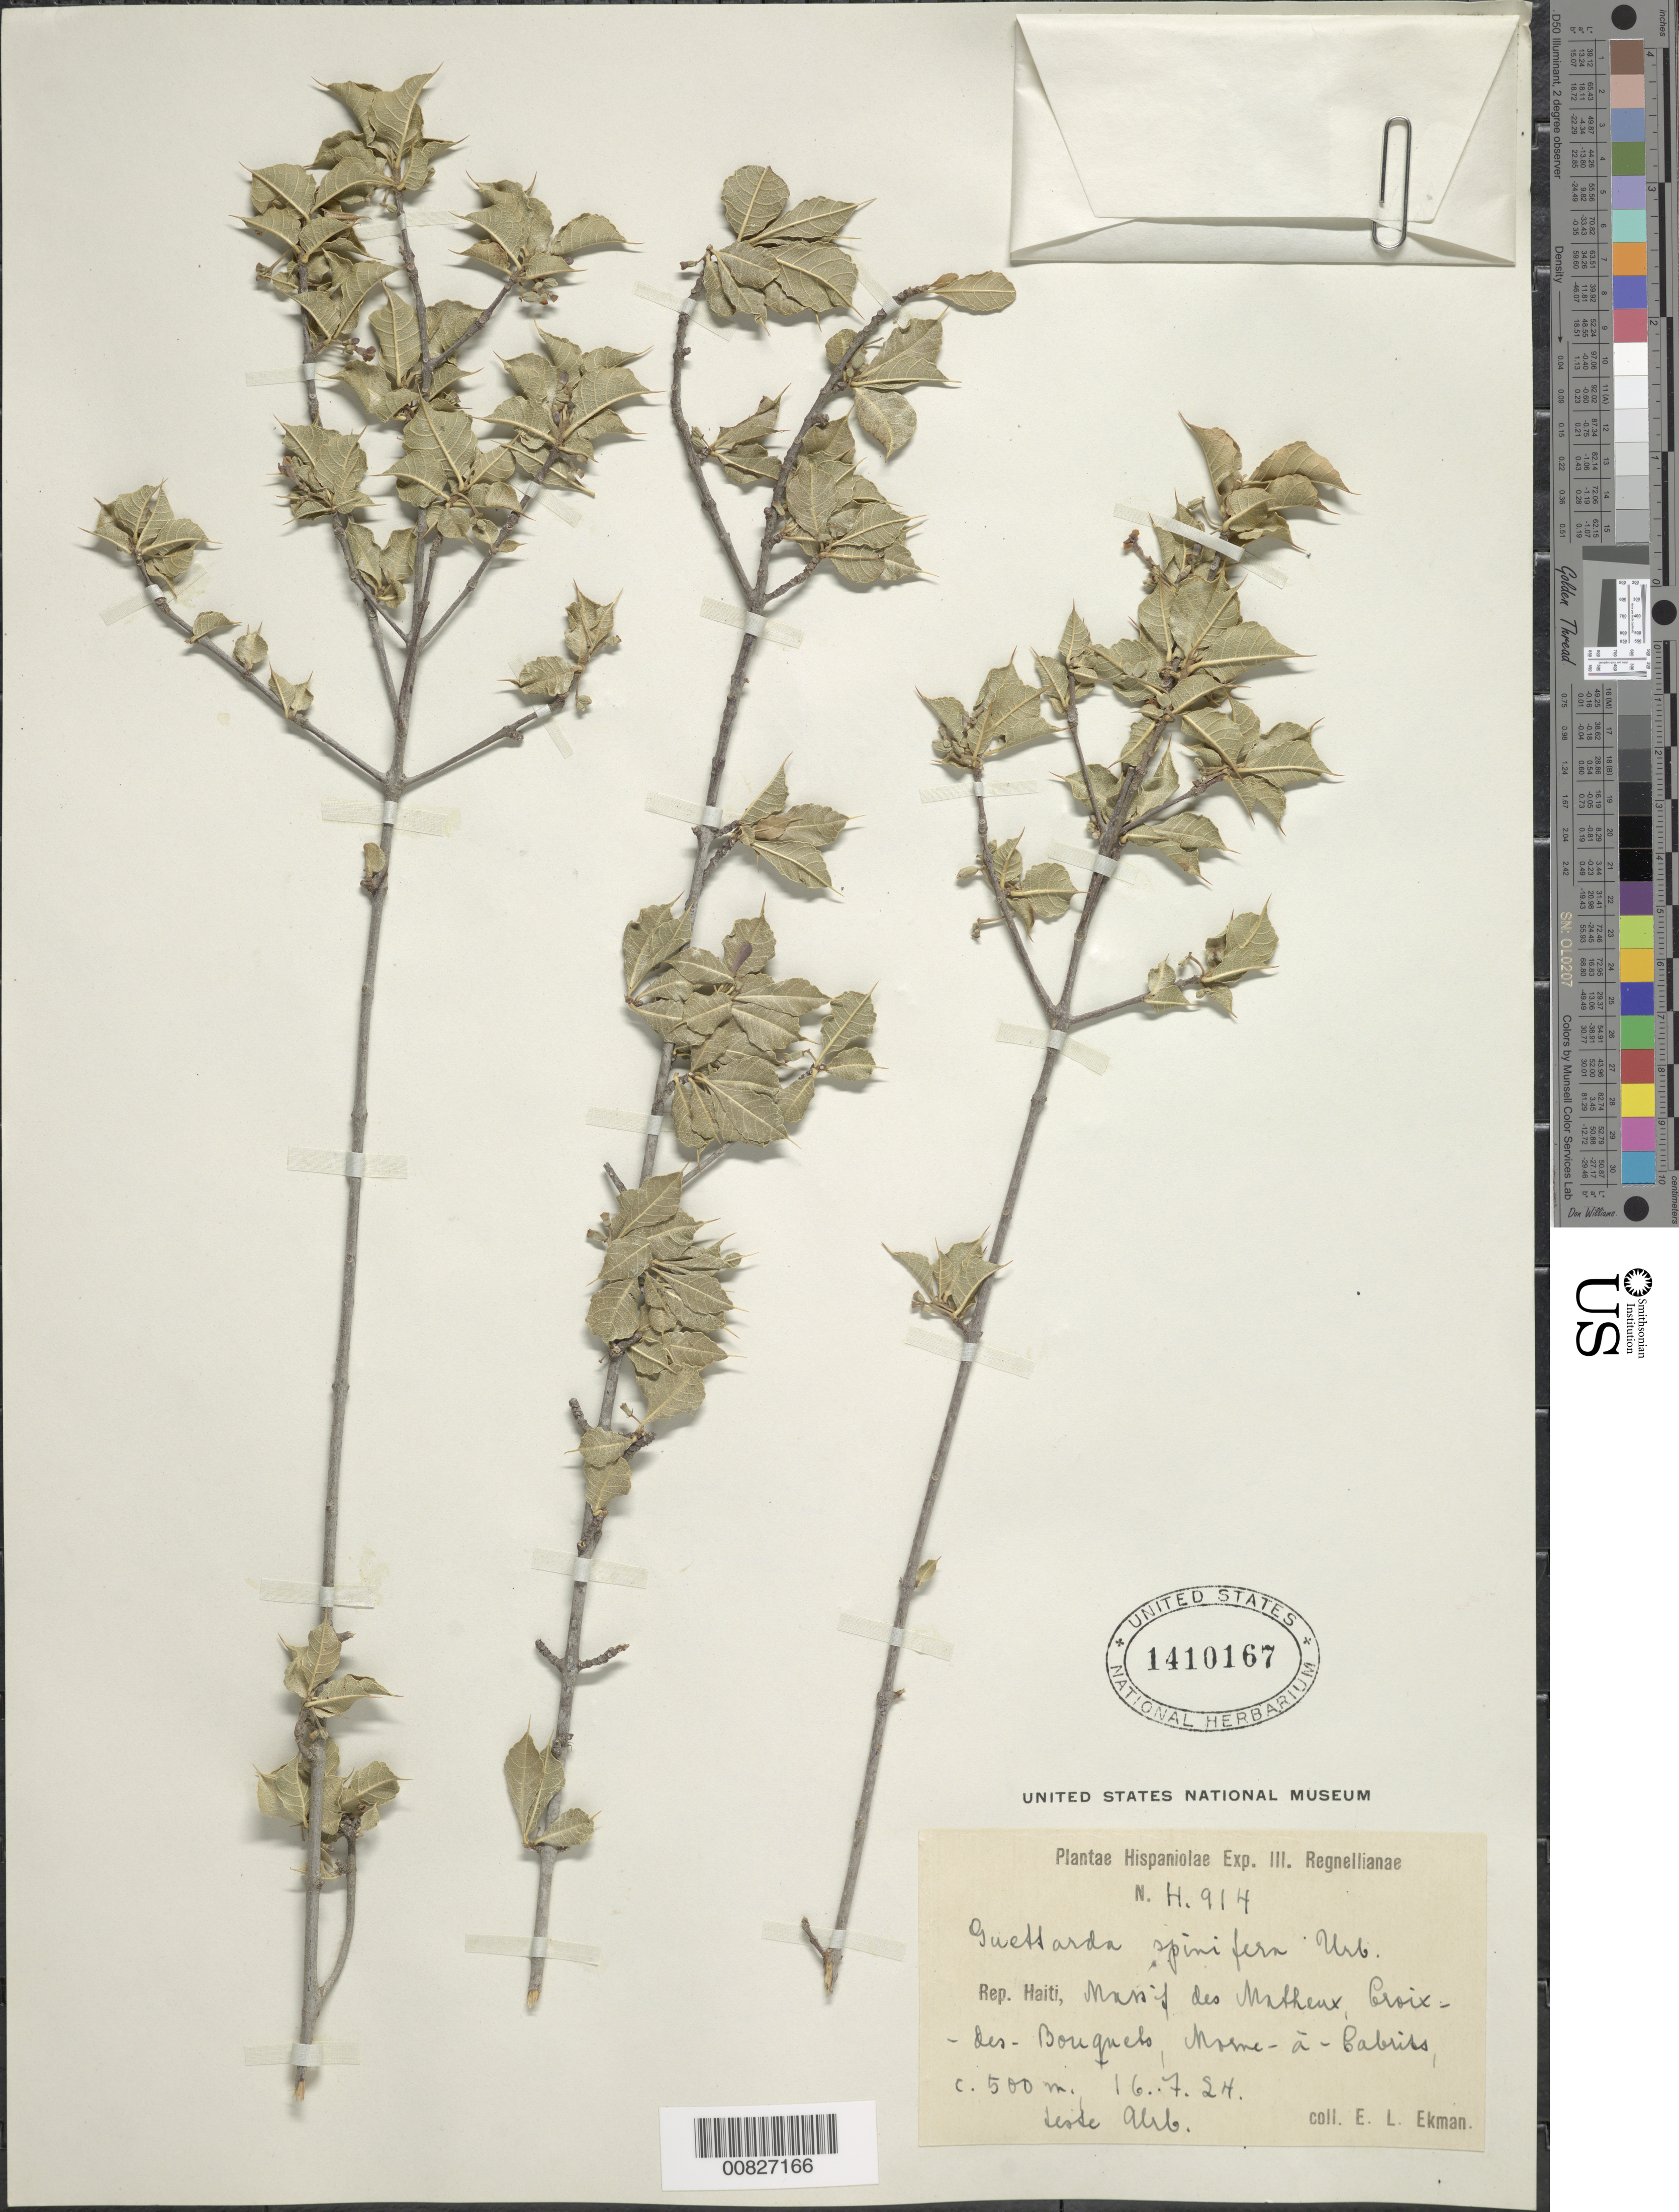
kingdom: Plantae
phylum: Tracheophyta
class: Magnoliopsida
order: Gentianales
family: Rubiaceae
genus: Guettarda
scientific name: Guettarda spinifera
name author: Urb.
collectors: E. L. Ekman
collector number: H 914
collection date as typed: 16 Jul 1924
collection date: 1924-07-16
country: Haiti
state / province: Ouest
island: Hispaniola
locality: Massif des Matheux, Croix-des-Bouquets, Morne-à-Cabrits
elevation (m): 500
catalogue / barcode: US 1410167